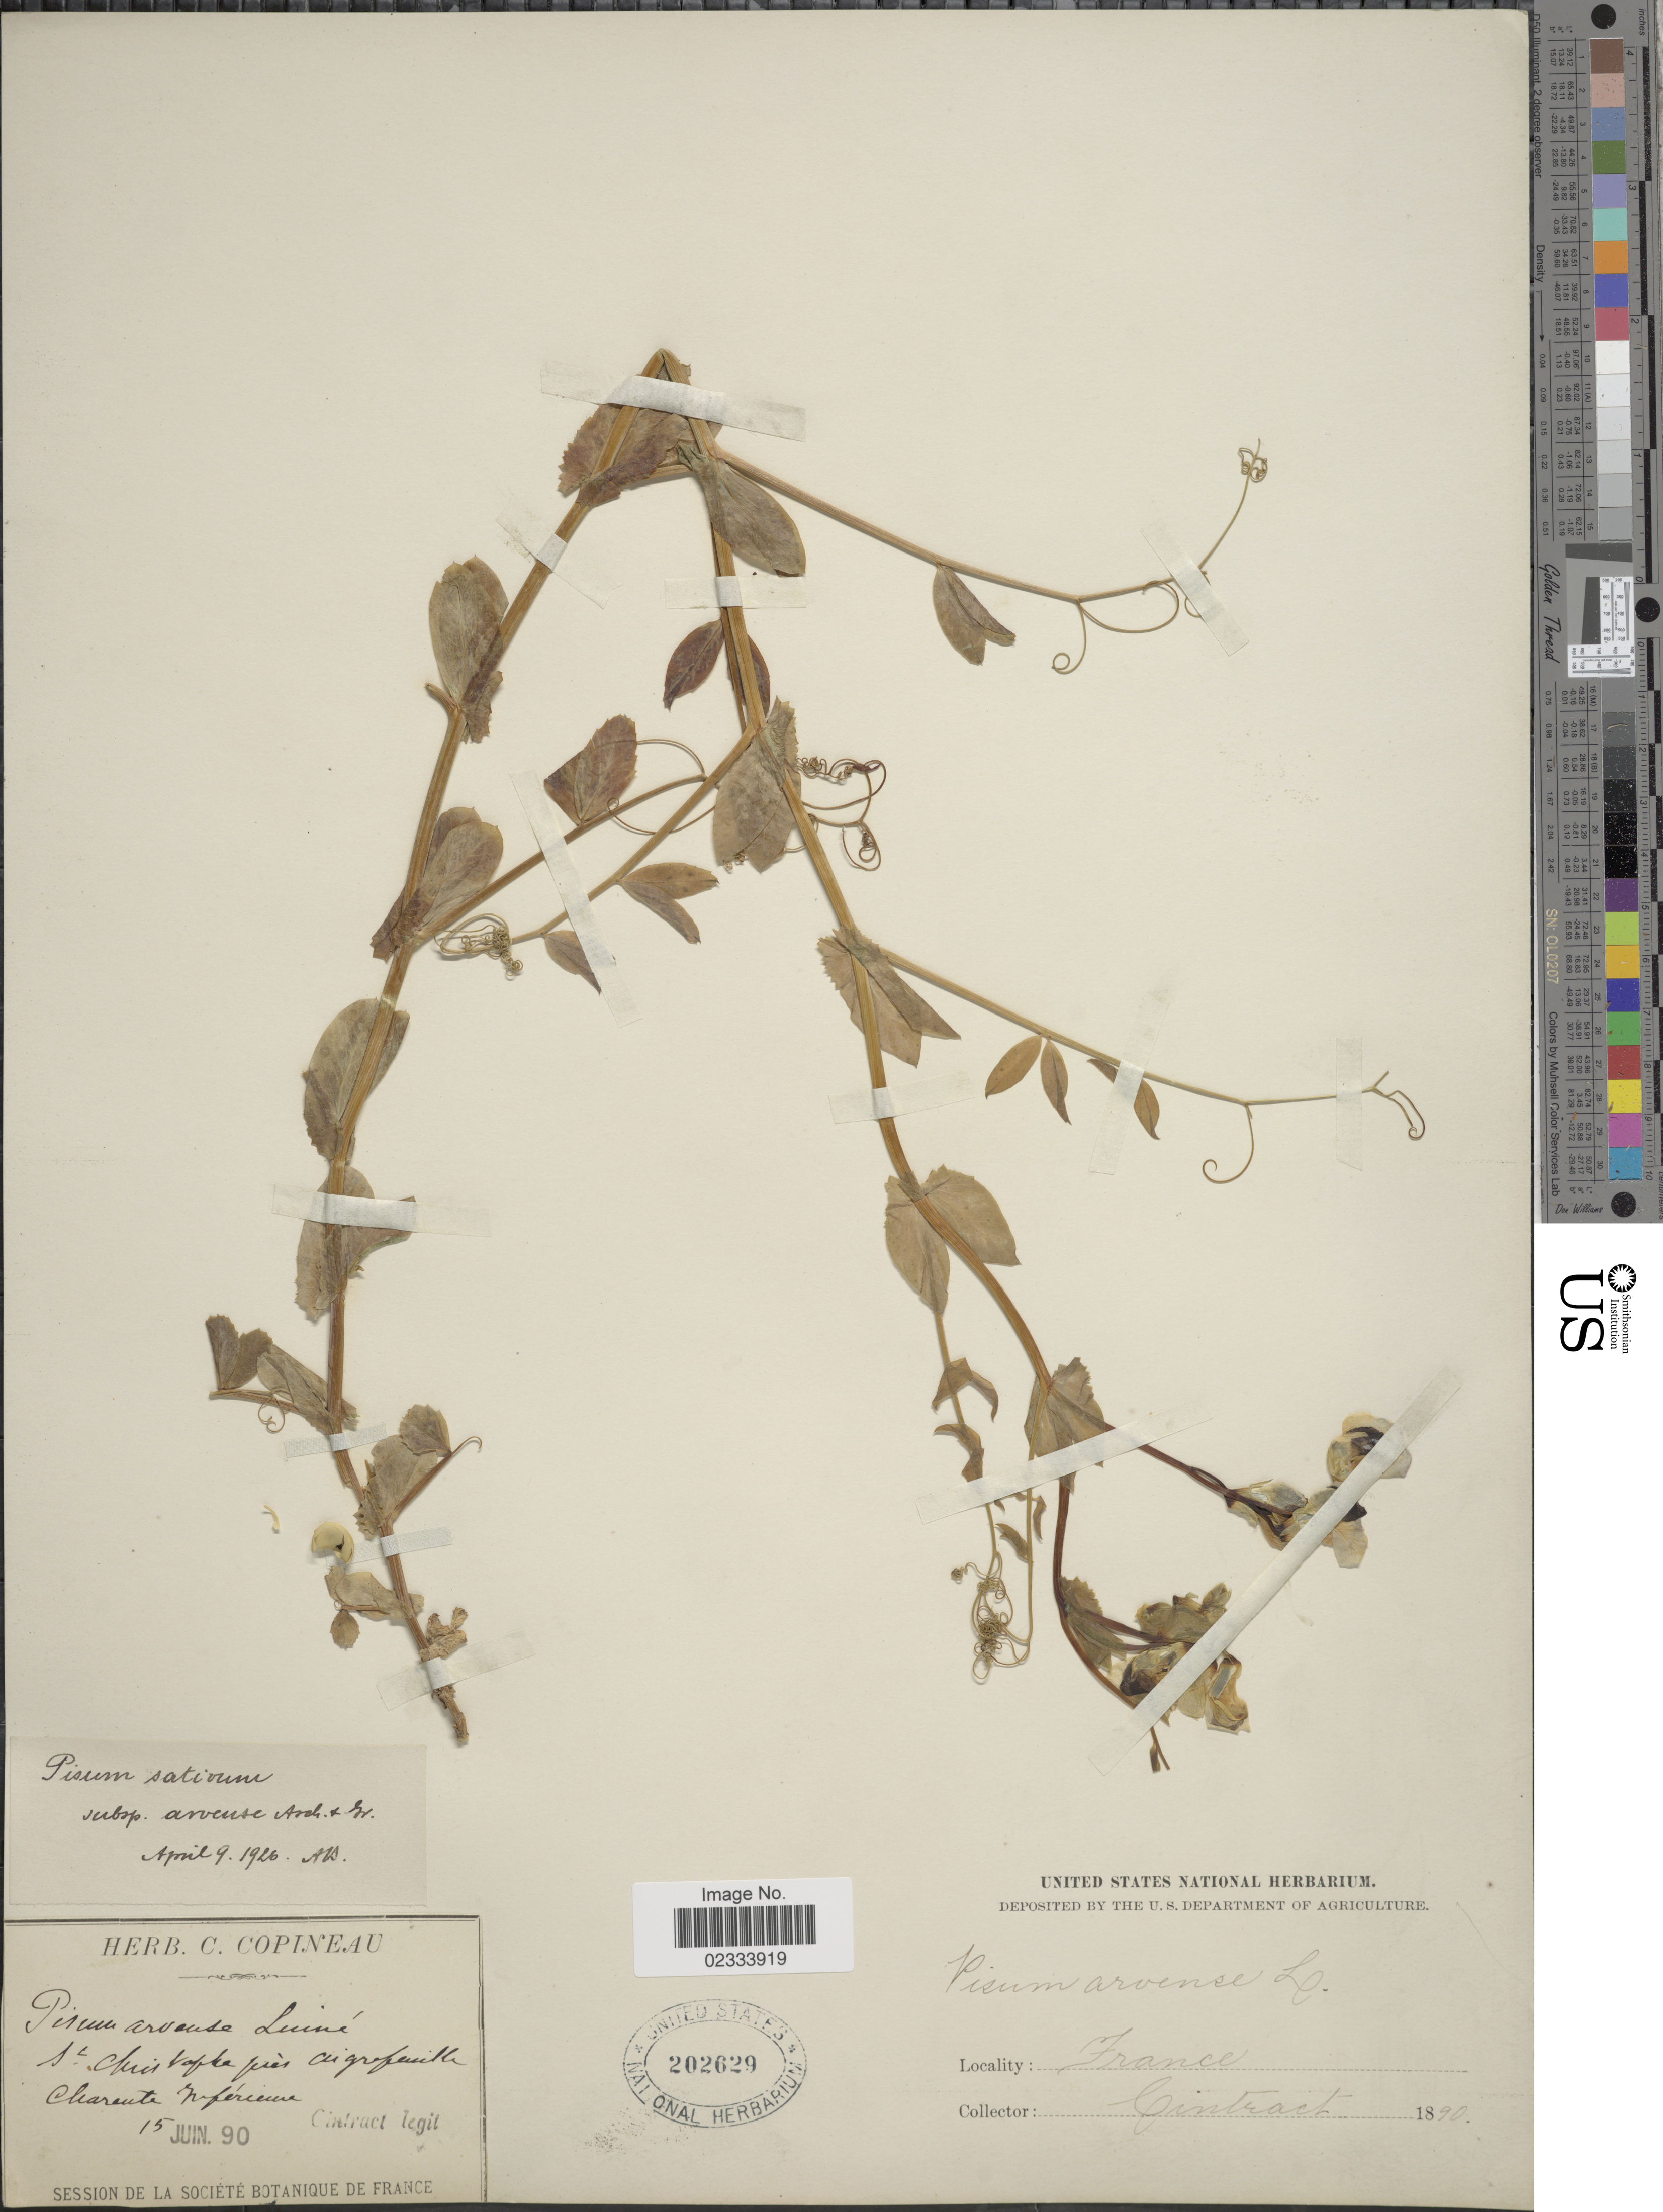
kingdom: Plantae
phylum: Tracheophyta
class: Magnoliopsida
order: Fabales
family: Fabaceae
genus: Pisum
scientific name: Pisum sativum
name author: L.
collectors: Cintract, --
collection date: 1890-06-15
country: France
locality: St. Christophe près Aigrefeuille. Charente Inférieure.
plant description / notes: Corrected "St. Chistafka pies cifrafeulle, Clearwater Iferieme" to "St. Christophe près Aigrefeuille. Charente Inférieure."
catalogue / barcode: US 202629